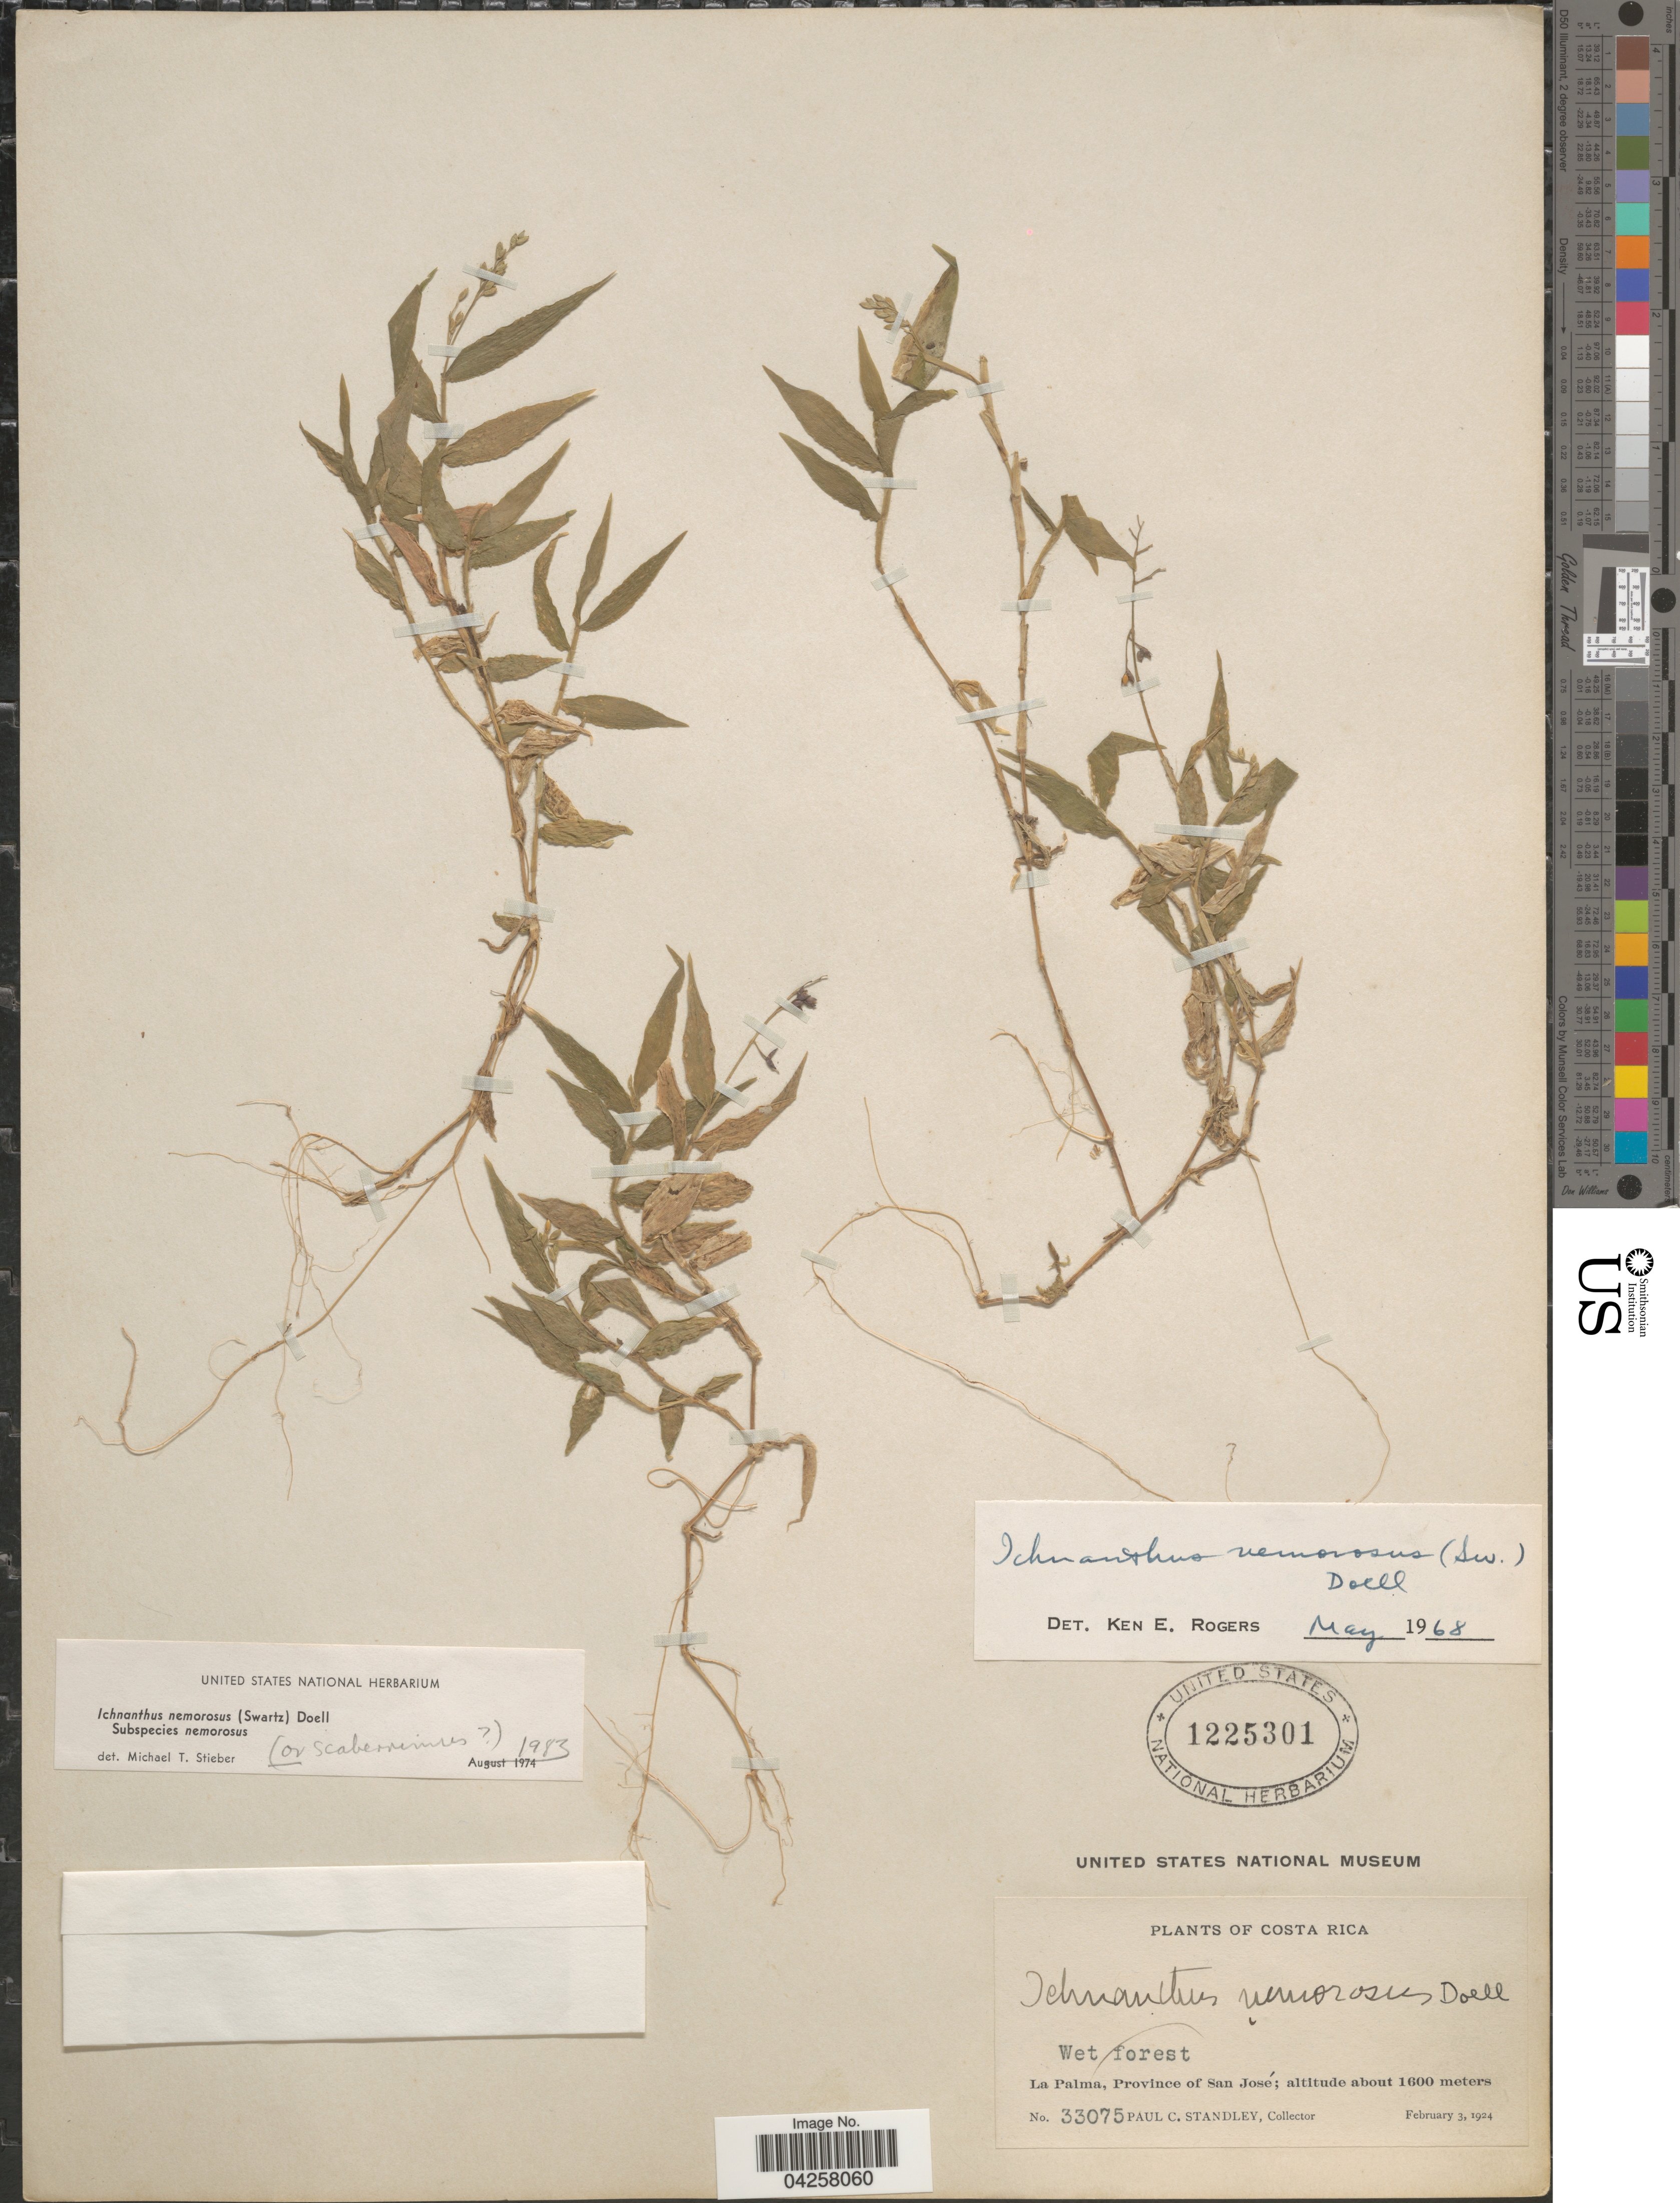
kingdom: Plantae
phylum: Tracheophyta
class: Liliopsida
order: Poales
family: Poaceae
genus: Ichnanthus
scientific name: Ichnanthus nemorosus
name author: (Sw.) Döll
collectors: P. C. Standley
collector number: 33075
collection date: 1924-02-03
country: Costa Rica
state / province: San José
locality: La Palma.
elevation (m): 1600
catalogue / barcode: US 1225301